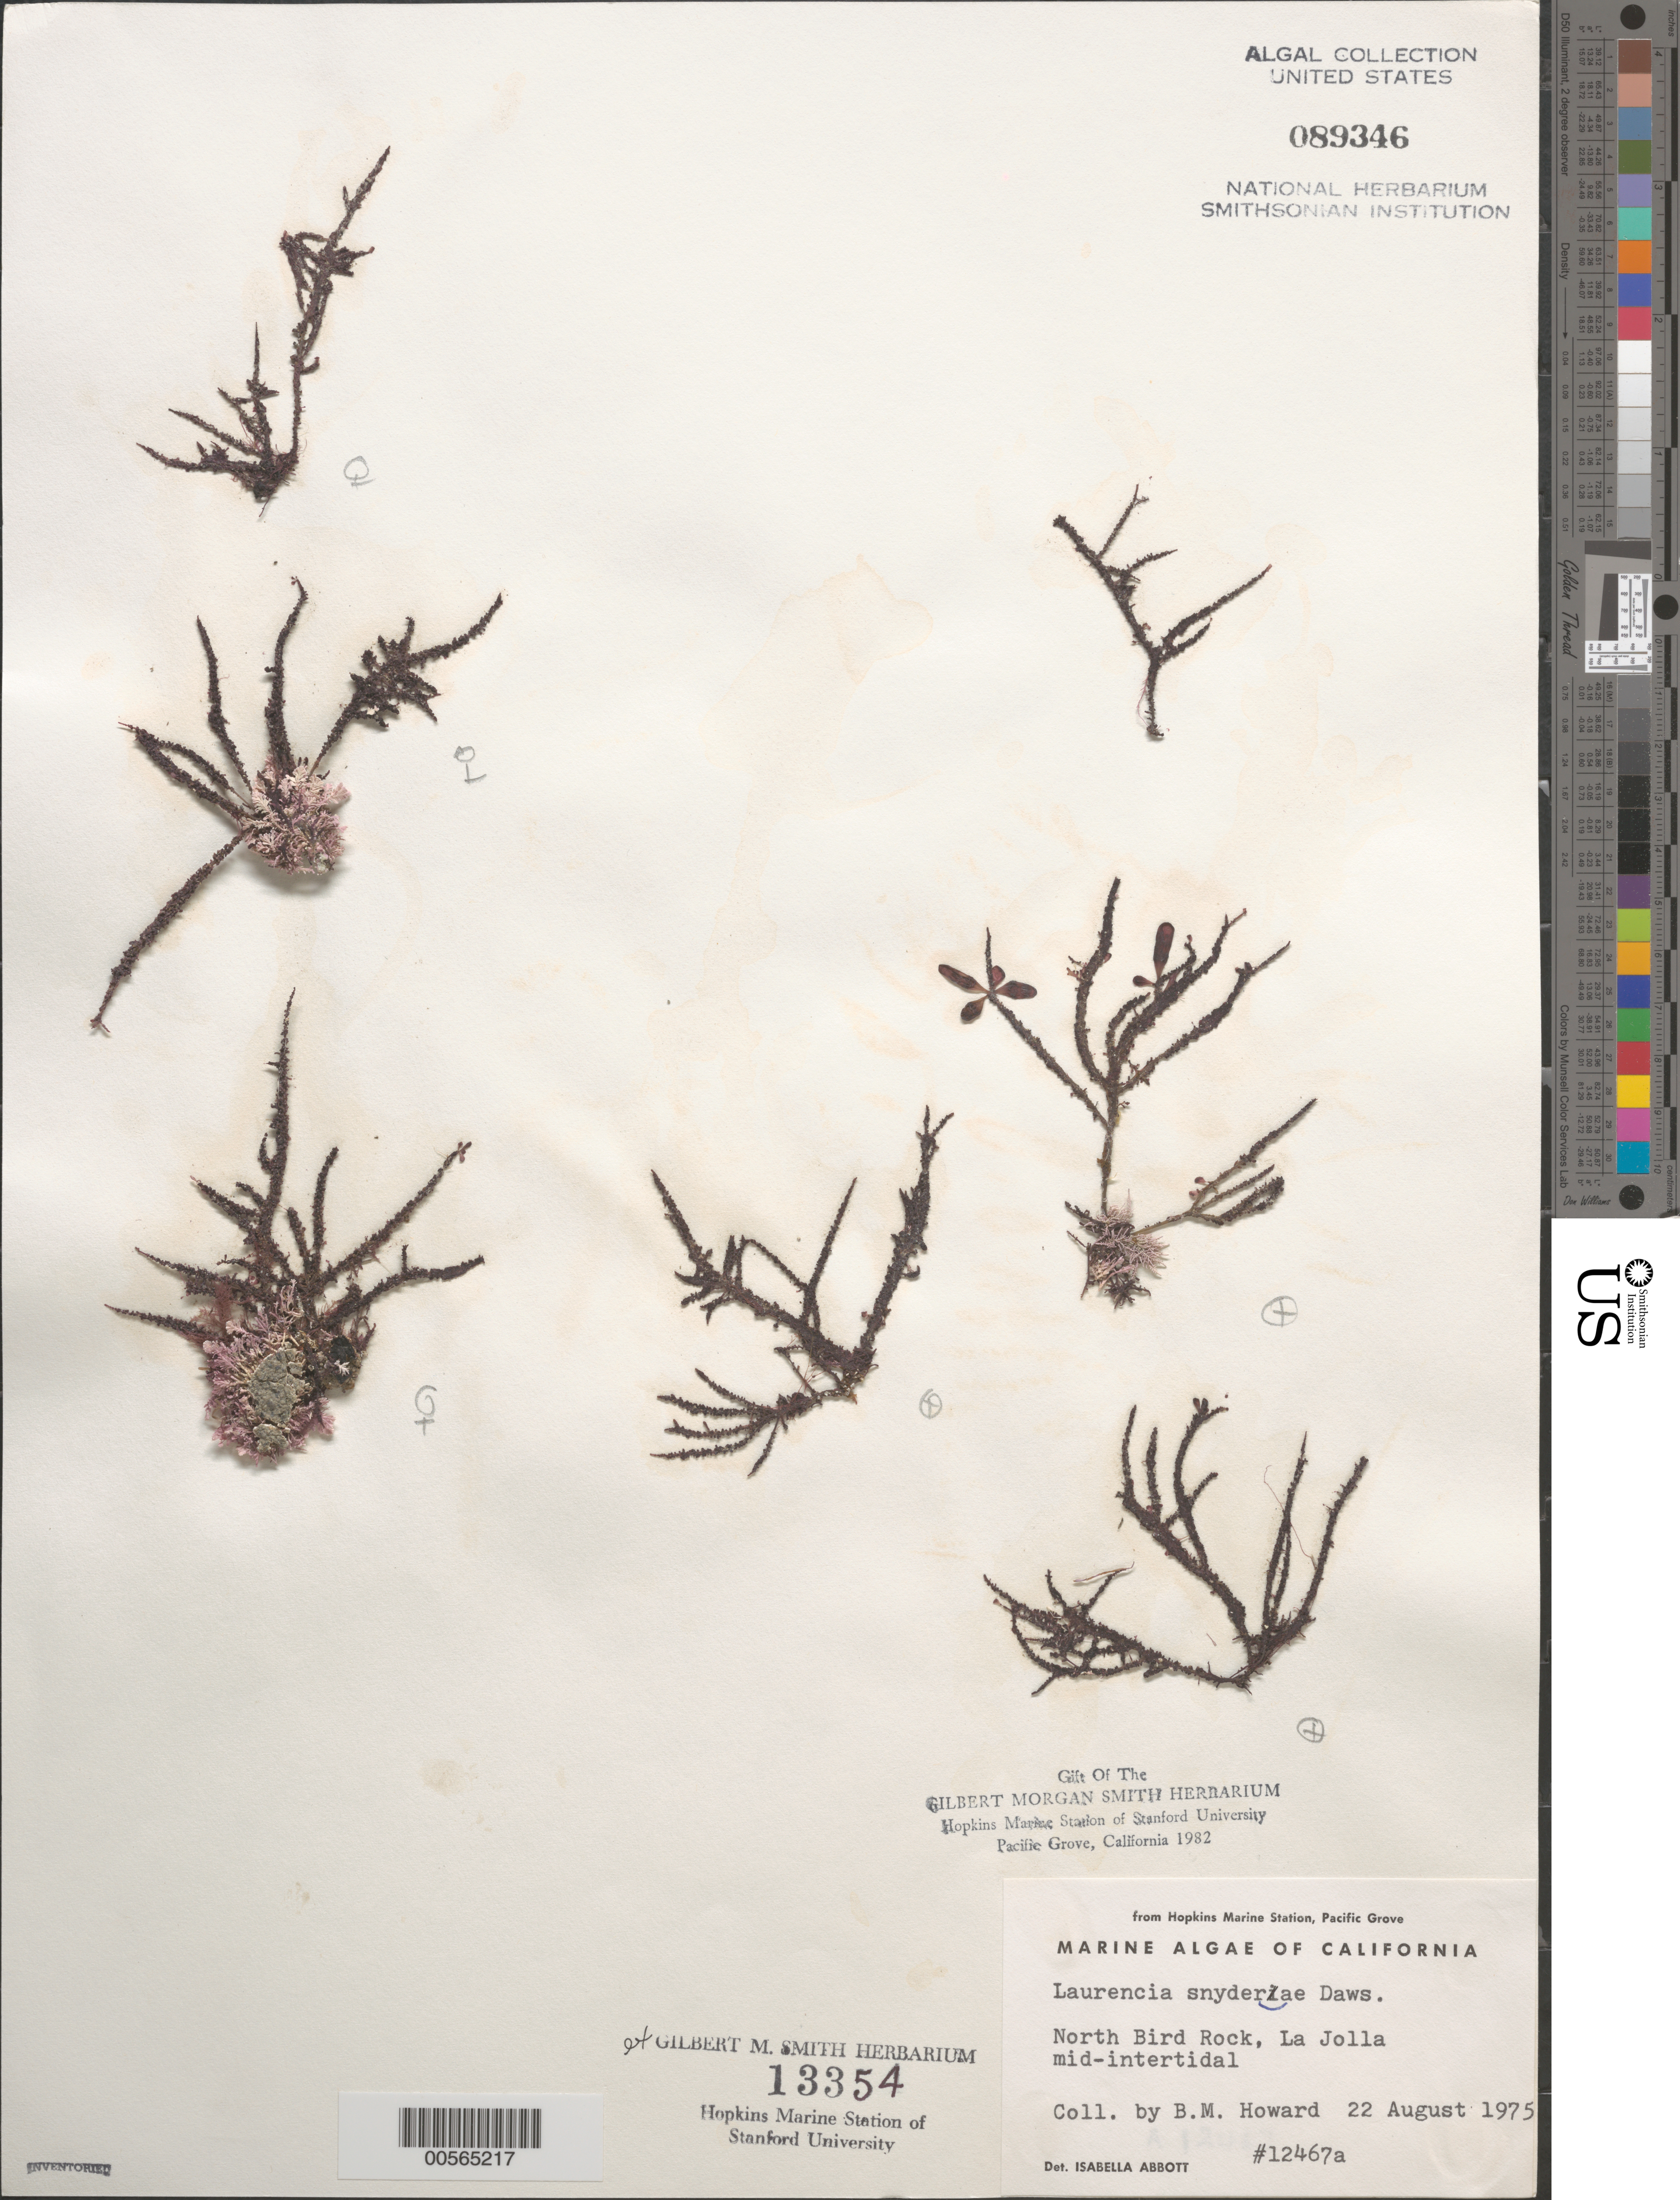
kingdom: Plantae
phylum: Rhodophyta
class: Florideophyceae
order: Ceramiales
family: Rhodomelaceae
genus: Laurencia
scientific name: Laurencia snyderae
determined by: Abbott, Isabella A.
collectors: B. Howard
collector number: IAA 12467a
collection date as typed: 22 Aug 1975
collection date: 1975-08-22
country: United States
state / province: California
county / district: San Diego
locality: North Bird Rock, La Jolla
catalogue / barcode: US 89346